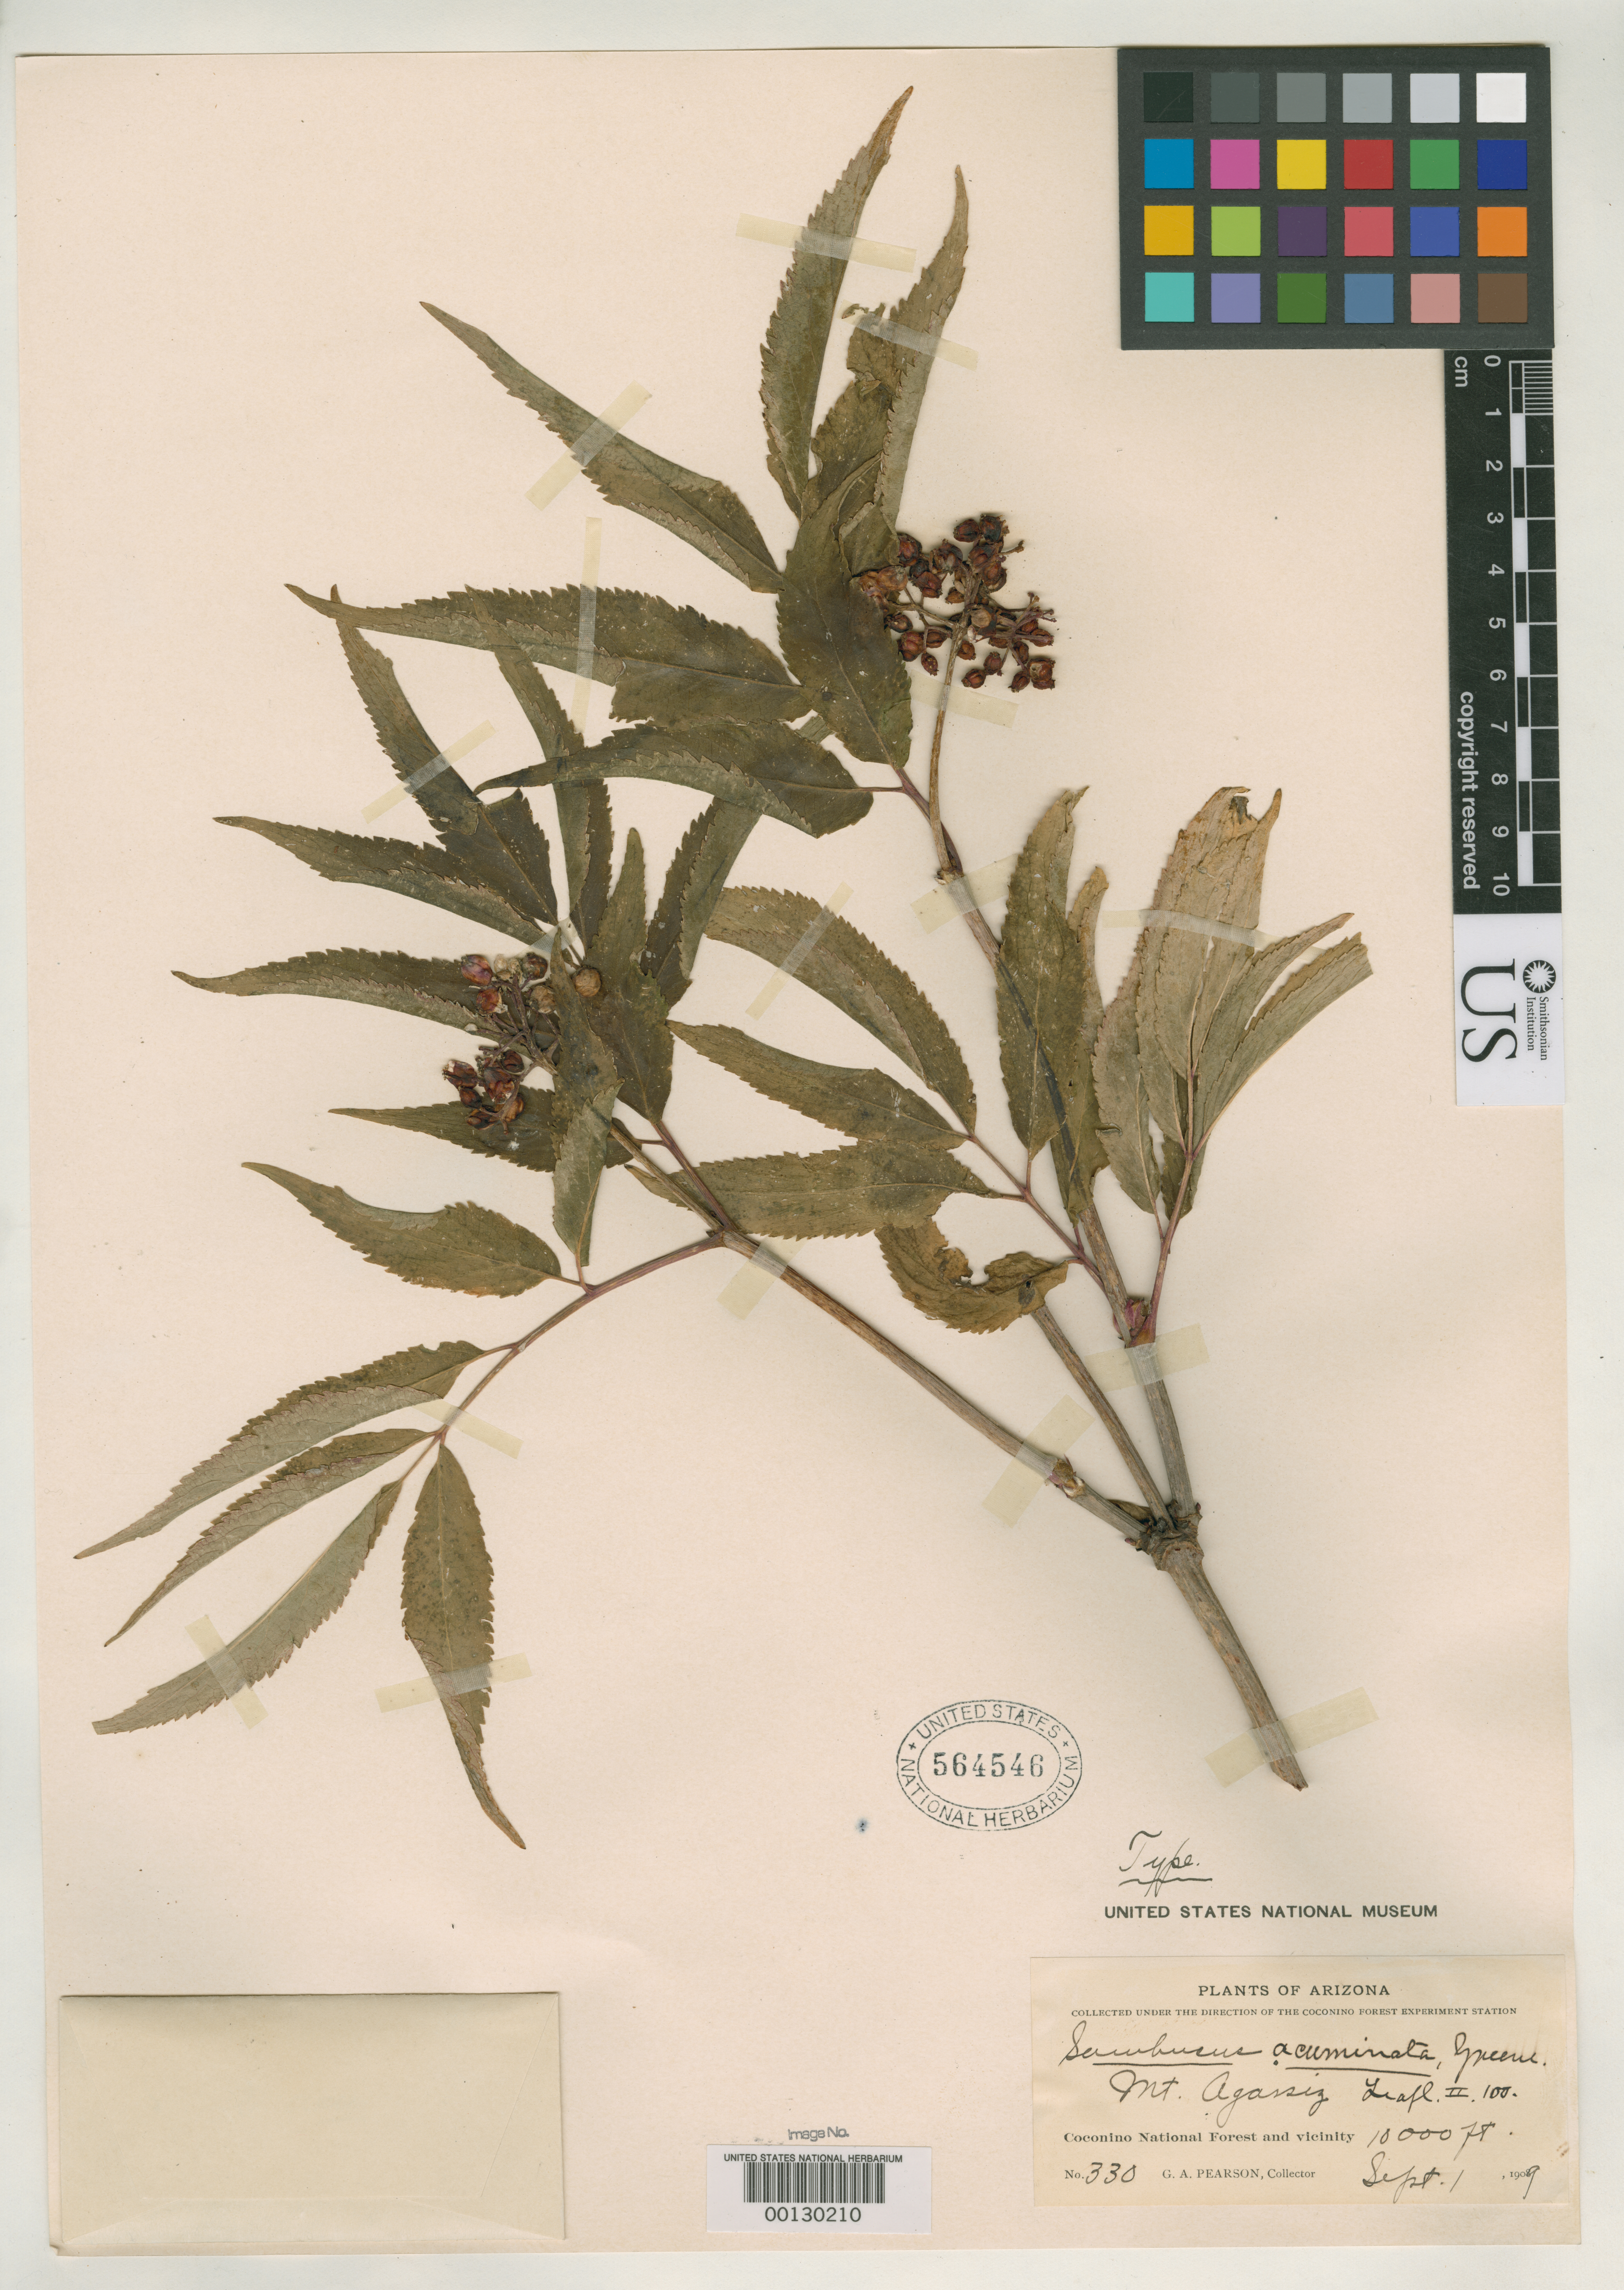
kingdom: Plantae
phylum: Tracheophyta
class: Magnoliopsida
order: Dipsacales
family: Viburnaceae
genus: Sambucus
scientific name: Sambucus acuminata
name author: Greene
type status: Syntype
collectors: G. A. Pearson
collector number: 330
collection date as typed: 01 Sep 1909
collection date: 1909-09-01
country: United States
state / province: Arizona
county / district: Coconino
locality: Mt. Agassiz, Coconino National Forest.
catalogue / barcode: US 564546